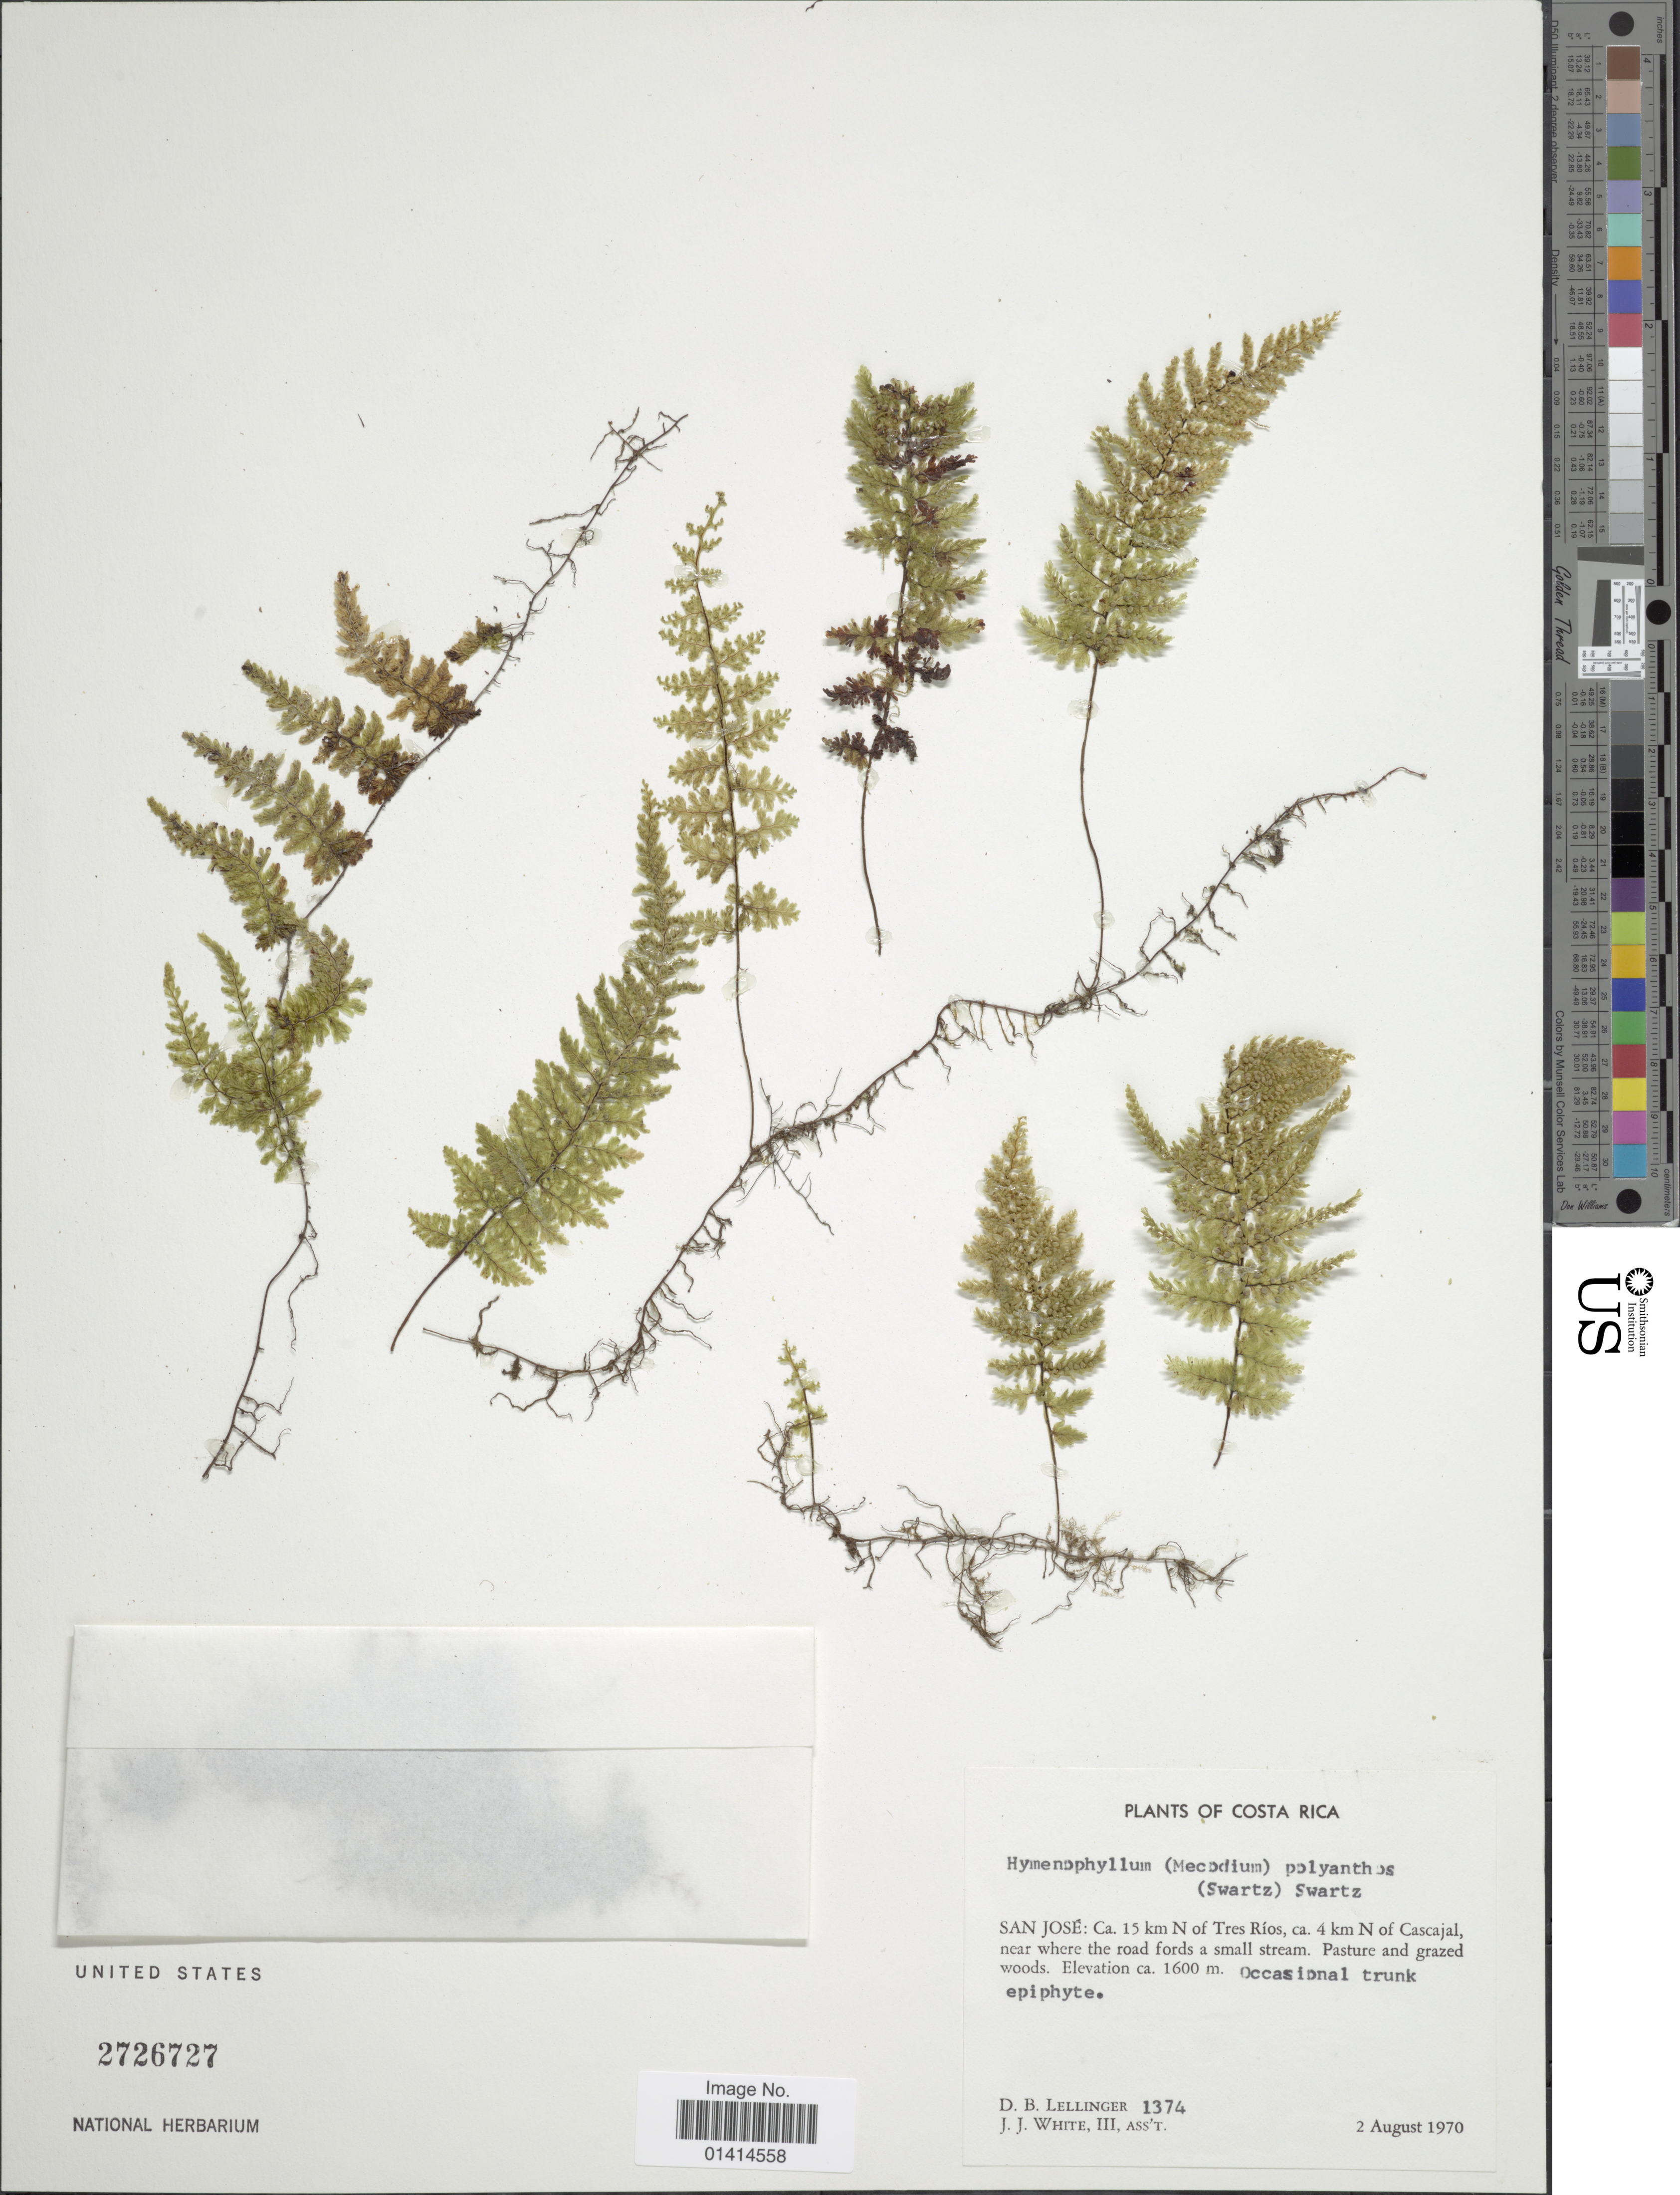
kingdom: Plantae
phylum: Tracheophyta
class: Polypodiopsida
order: Hymenophyllales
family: Hymenophyllaceae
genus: Hymenophyllum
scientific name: Hymenophyllum polyanthos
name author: (Sw.) Sw.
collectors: D. B. Lellinger & J. J. White III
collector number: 1374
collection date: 1970-08-02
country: Costa Rica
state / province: San José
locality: Ca. 15 km N of res Ríos, ca 4 km N of Cascajal, near where the road fords a small stream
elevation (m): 1600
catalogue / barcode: US 2726727